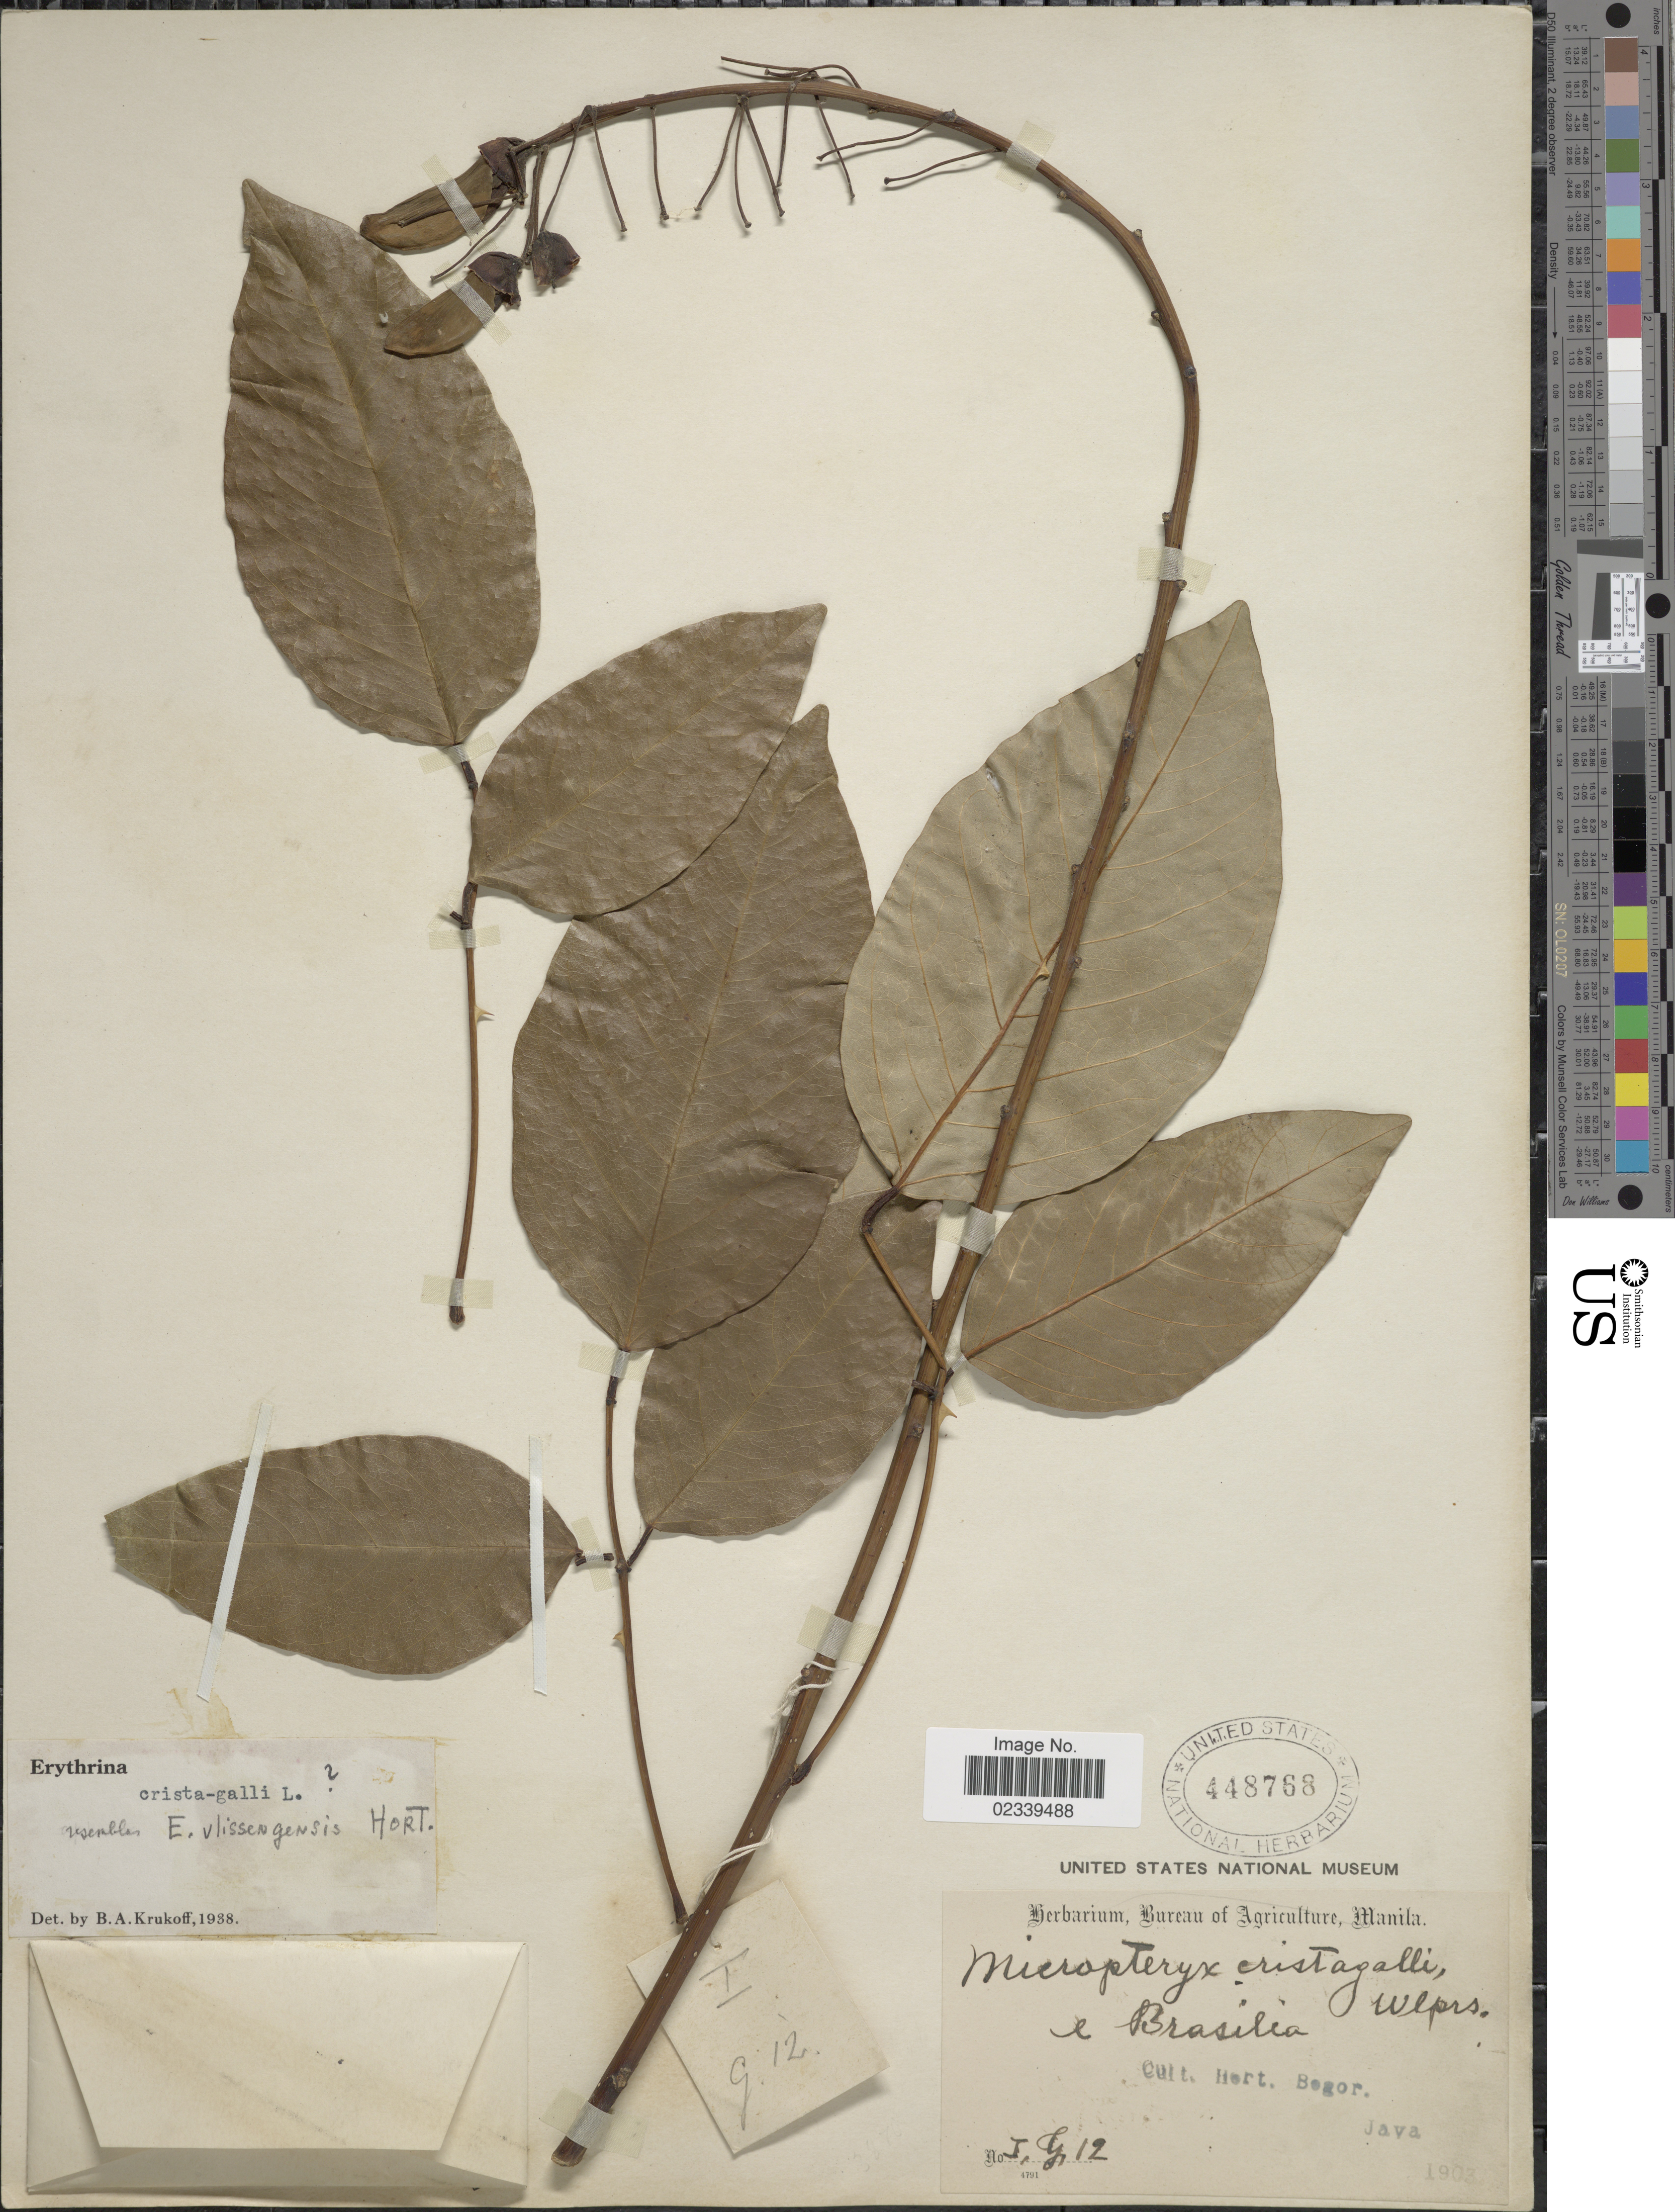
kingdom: Plantae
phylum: Tracheophyta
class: Magnoliopsida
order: Fabales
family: Fabaceae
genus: Erythrina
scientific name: Erythrina crista-galli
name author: L.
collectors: ex Herb. Bur. Agric. Manila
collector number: T.G.12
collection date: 1903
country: Indonesia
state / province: Java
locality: Cult. Hort. Bogor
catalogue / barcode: US 448768